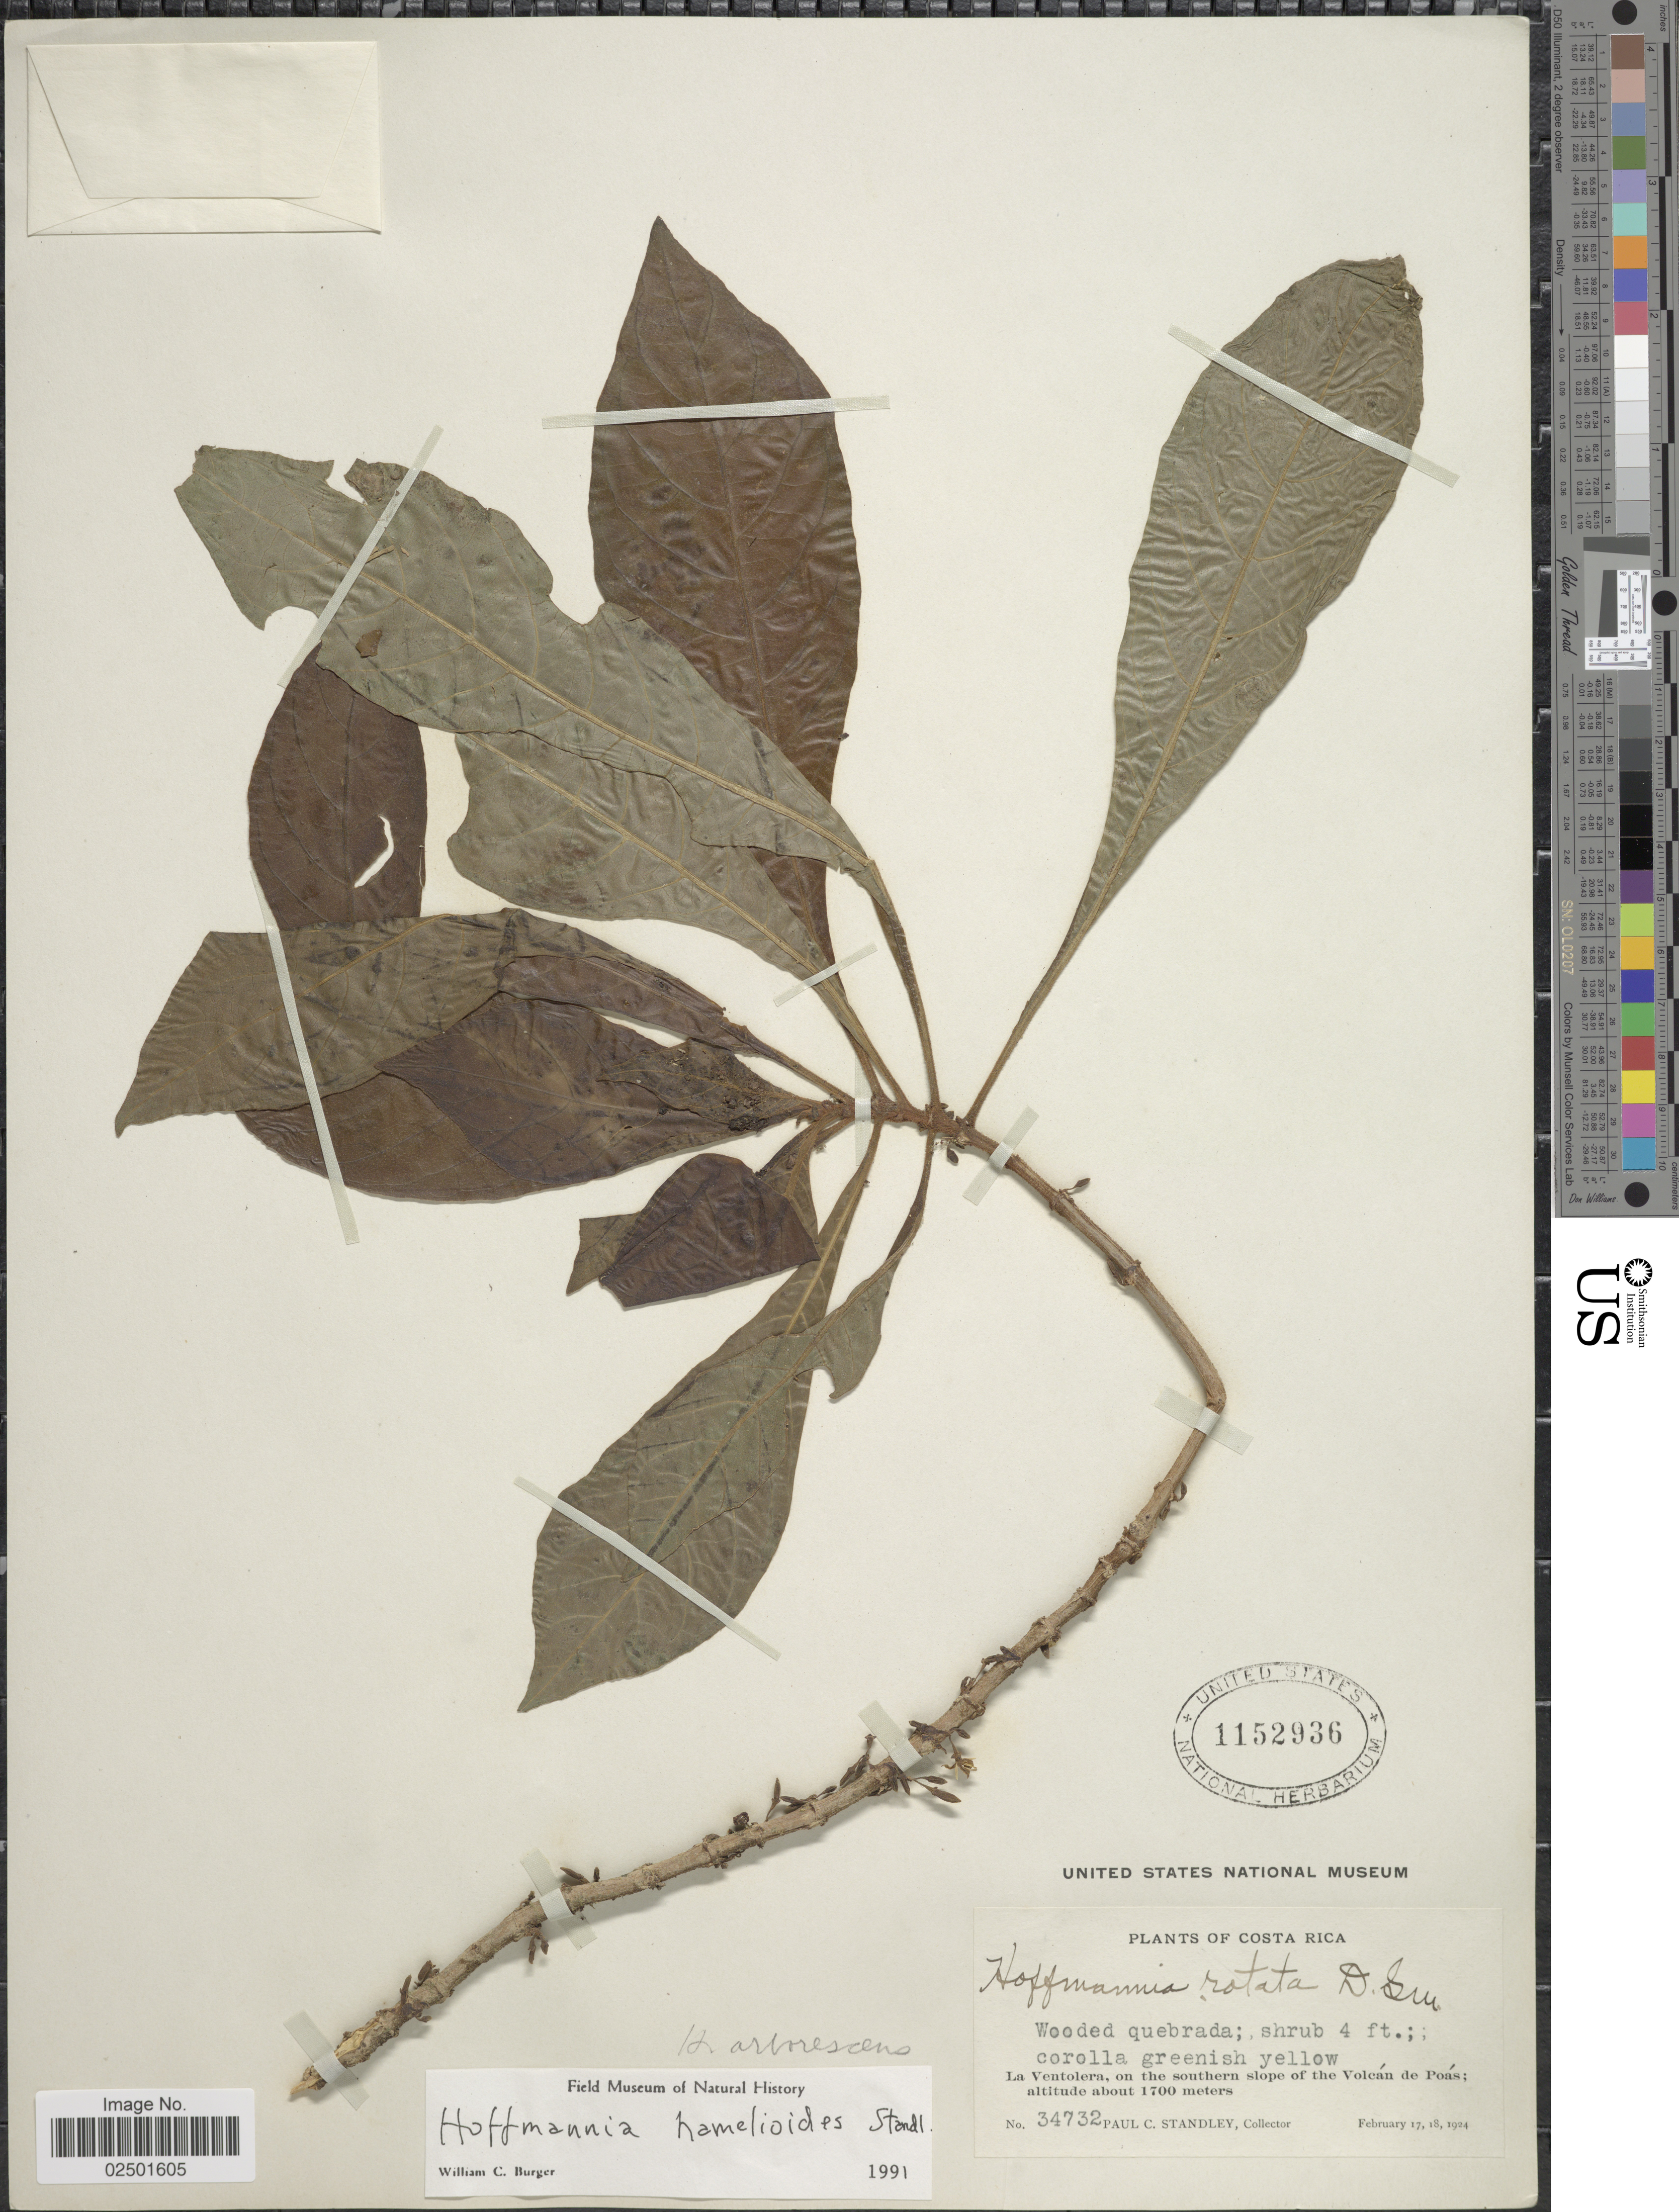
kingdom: Plantae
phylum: Tracheophyta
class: Magnoliopsida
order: Gentianales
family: Rubiaceae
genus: Hoffmannia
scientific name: Hoffmannia arborescens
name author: Donn. Sm.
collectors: P. C. Standley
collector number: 34732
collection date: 1924-02-17/1924-02-18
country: Costa Rica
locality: Wooded quebrada; La Ventolera, on the southern slope of the Volcán de Poás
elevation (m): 1700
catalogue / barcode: US 1152936